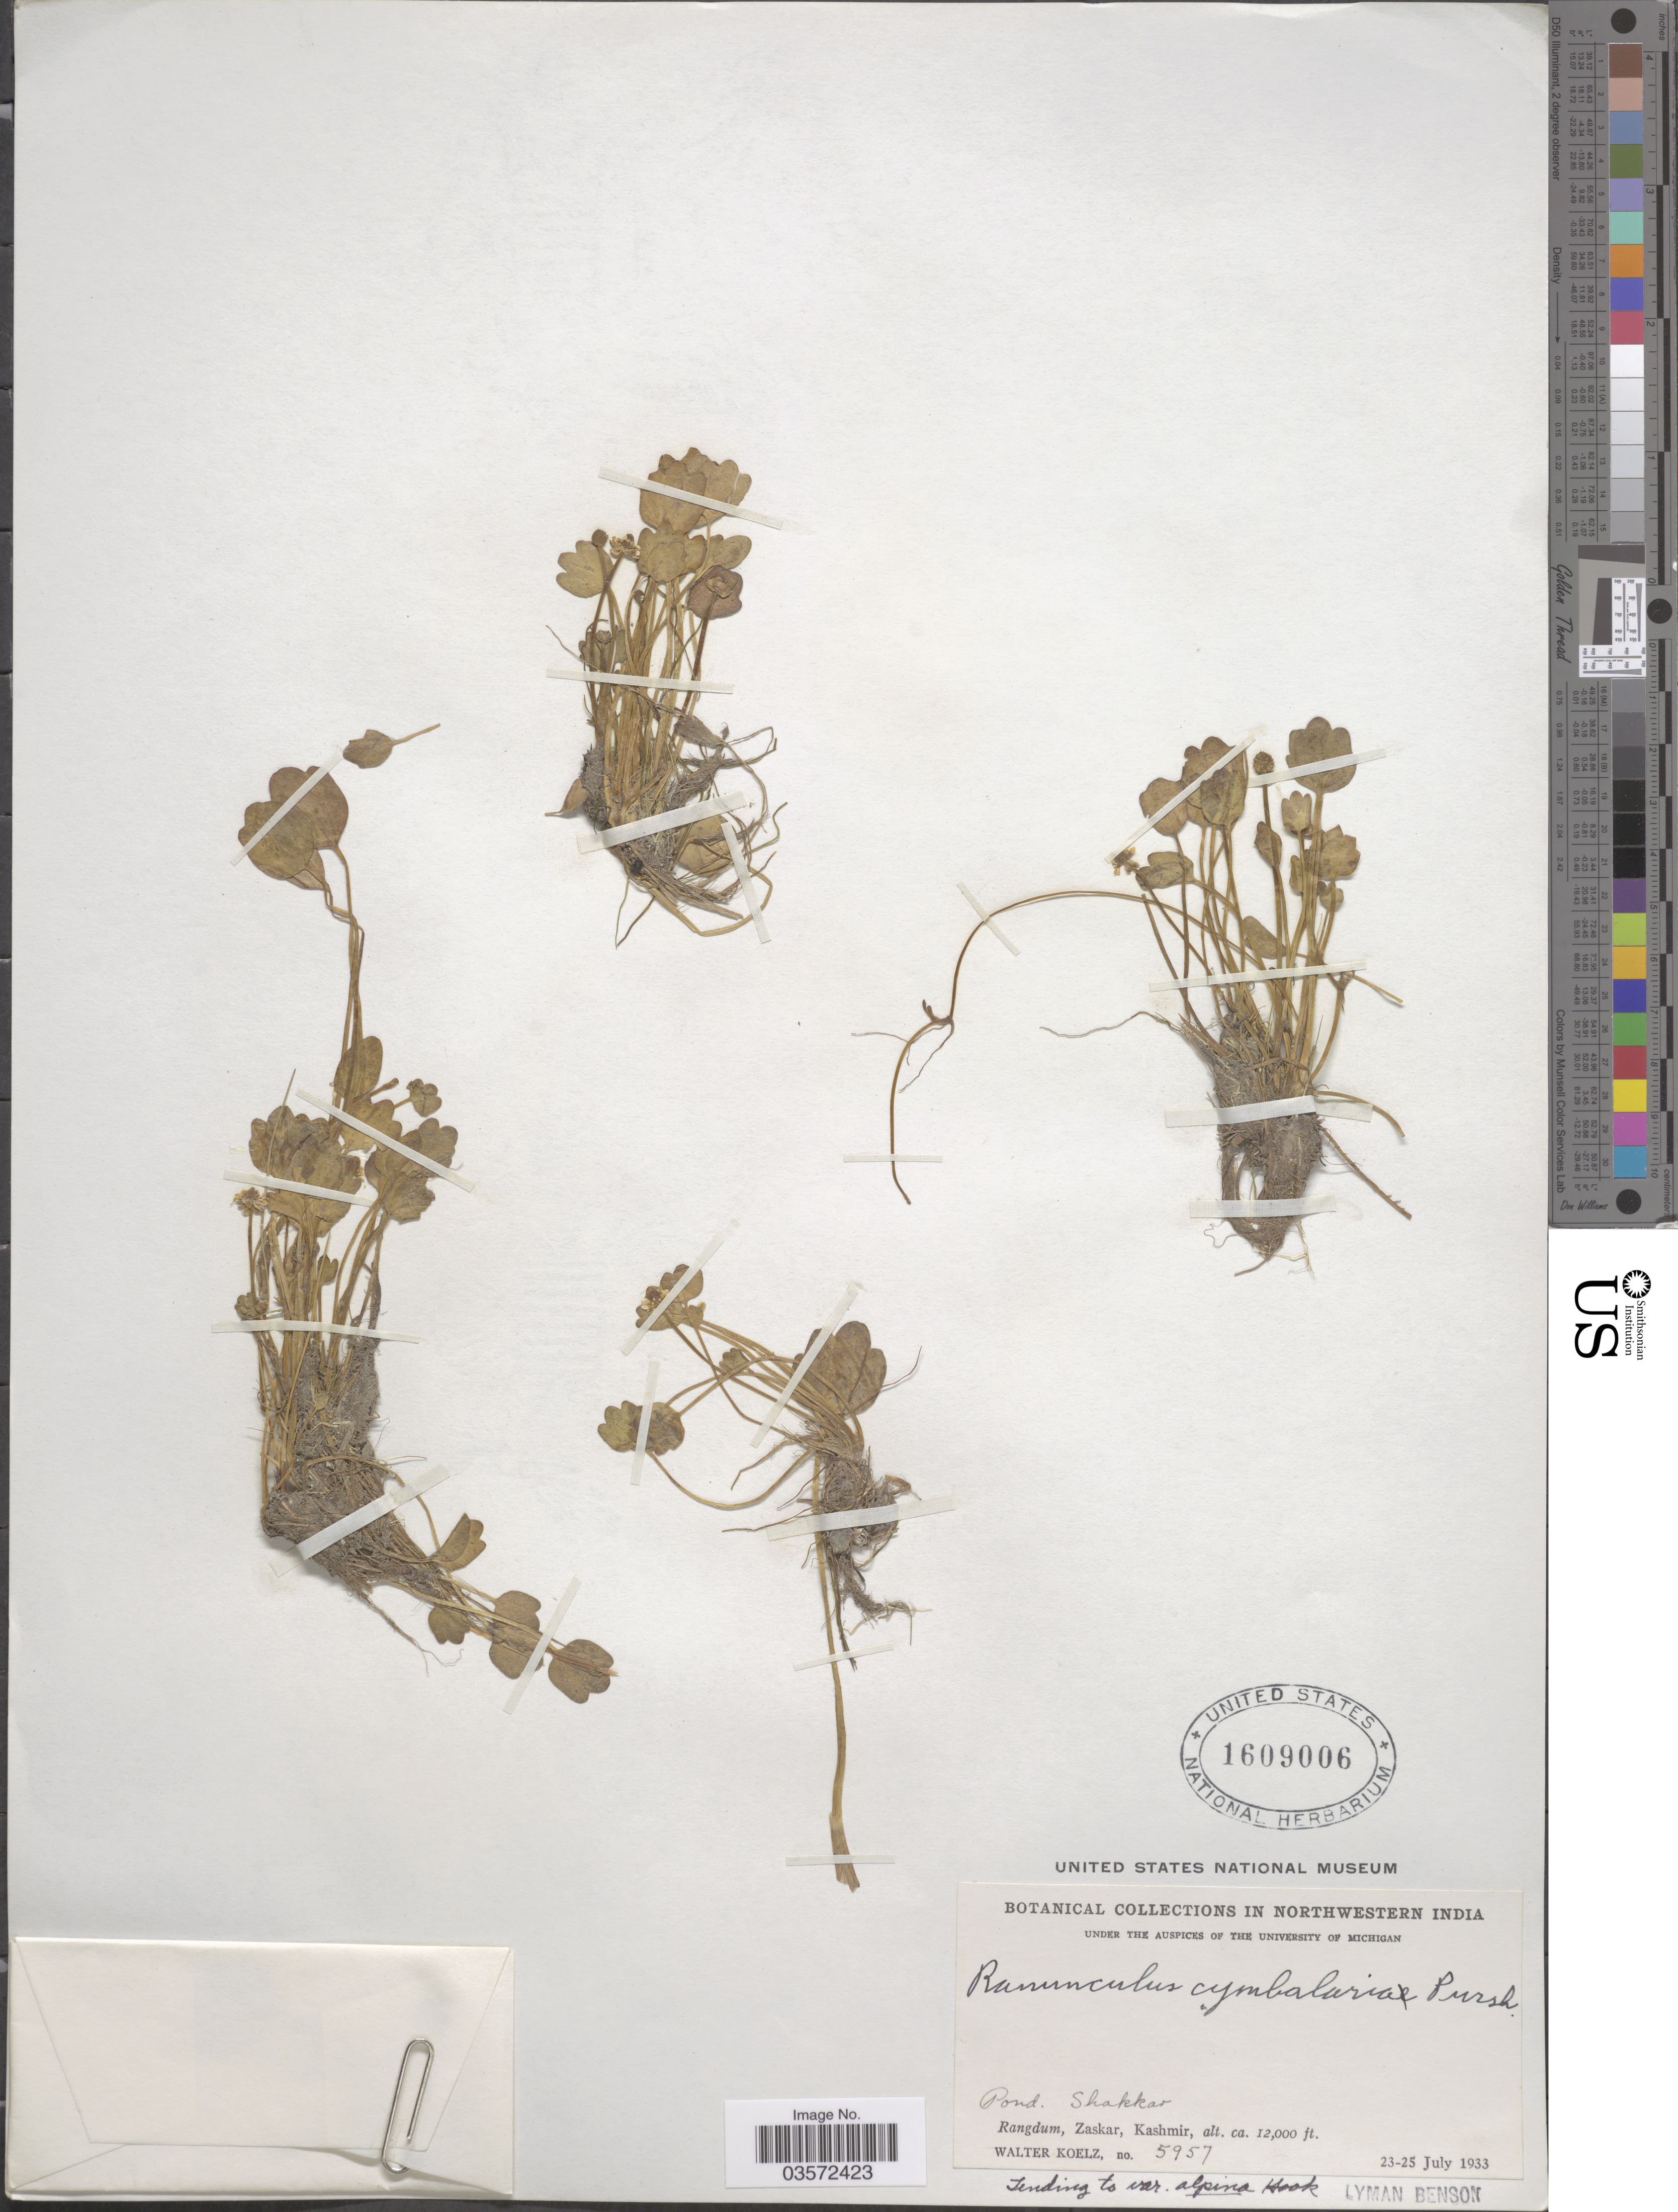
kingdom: Plantae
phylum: Tracheophyta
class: Magnoliopsida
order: Ranunculales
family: Ranunculaceae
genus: Halerpestes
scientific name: Halerpestes cymbalaria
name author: (Pursh) Greene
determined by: Strong, M. T., (US), Smithsonian Institution - National Museum of Natural History (UNITED STATES)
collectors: W. N. Koelz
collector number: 5957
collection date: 1933-07-23/1933-07-25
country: India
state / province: Jammu and Kashmir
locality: Northwestern Kashmir. Pond. Shakkar. Rangdum, Zaskar, Kashmir.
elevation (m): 3658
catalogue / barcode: US 1609006